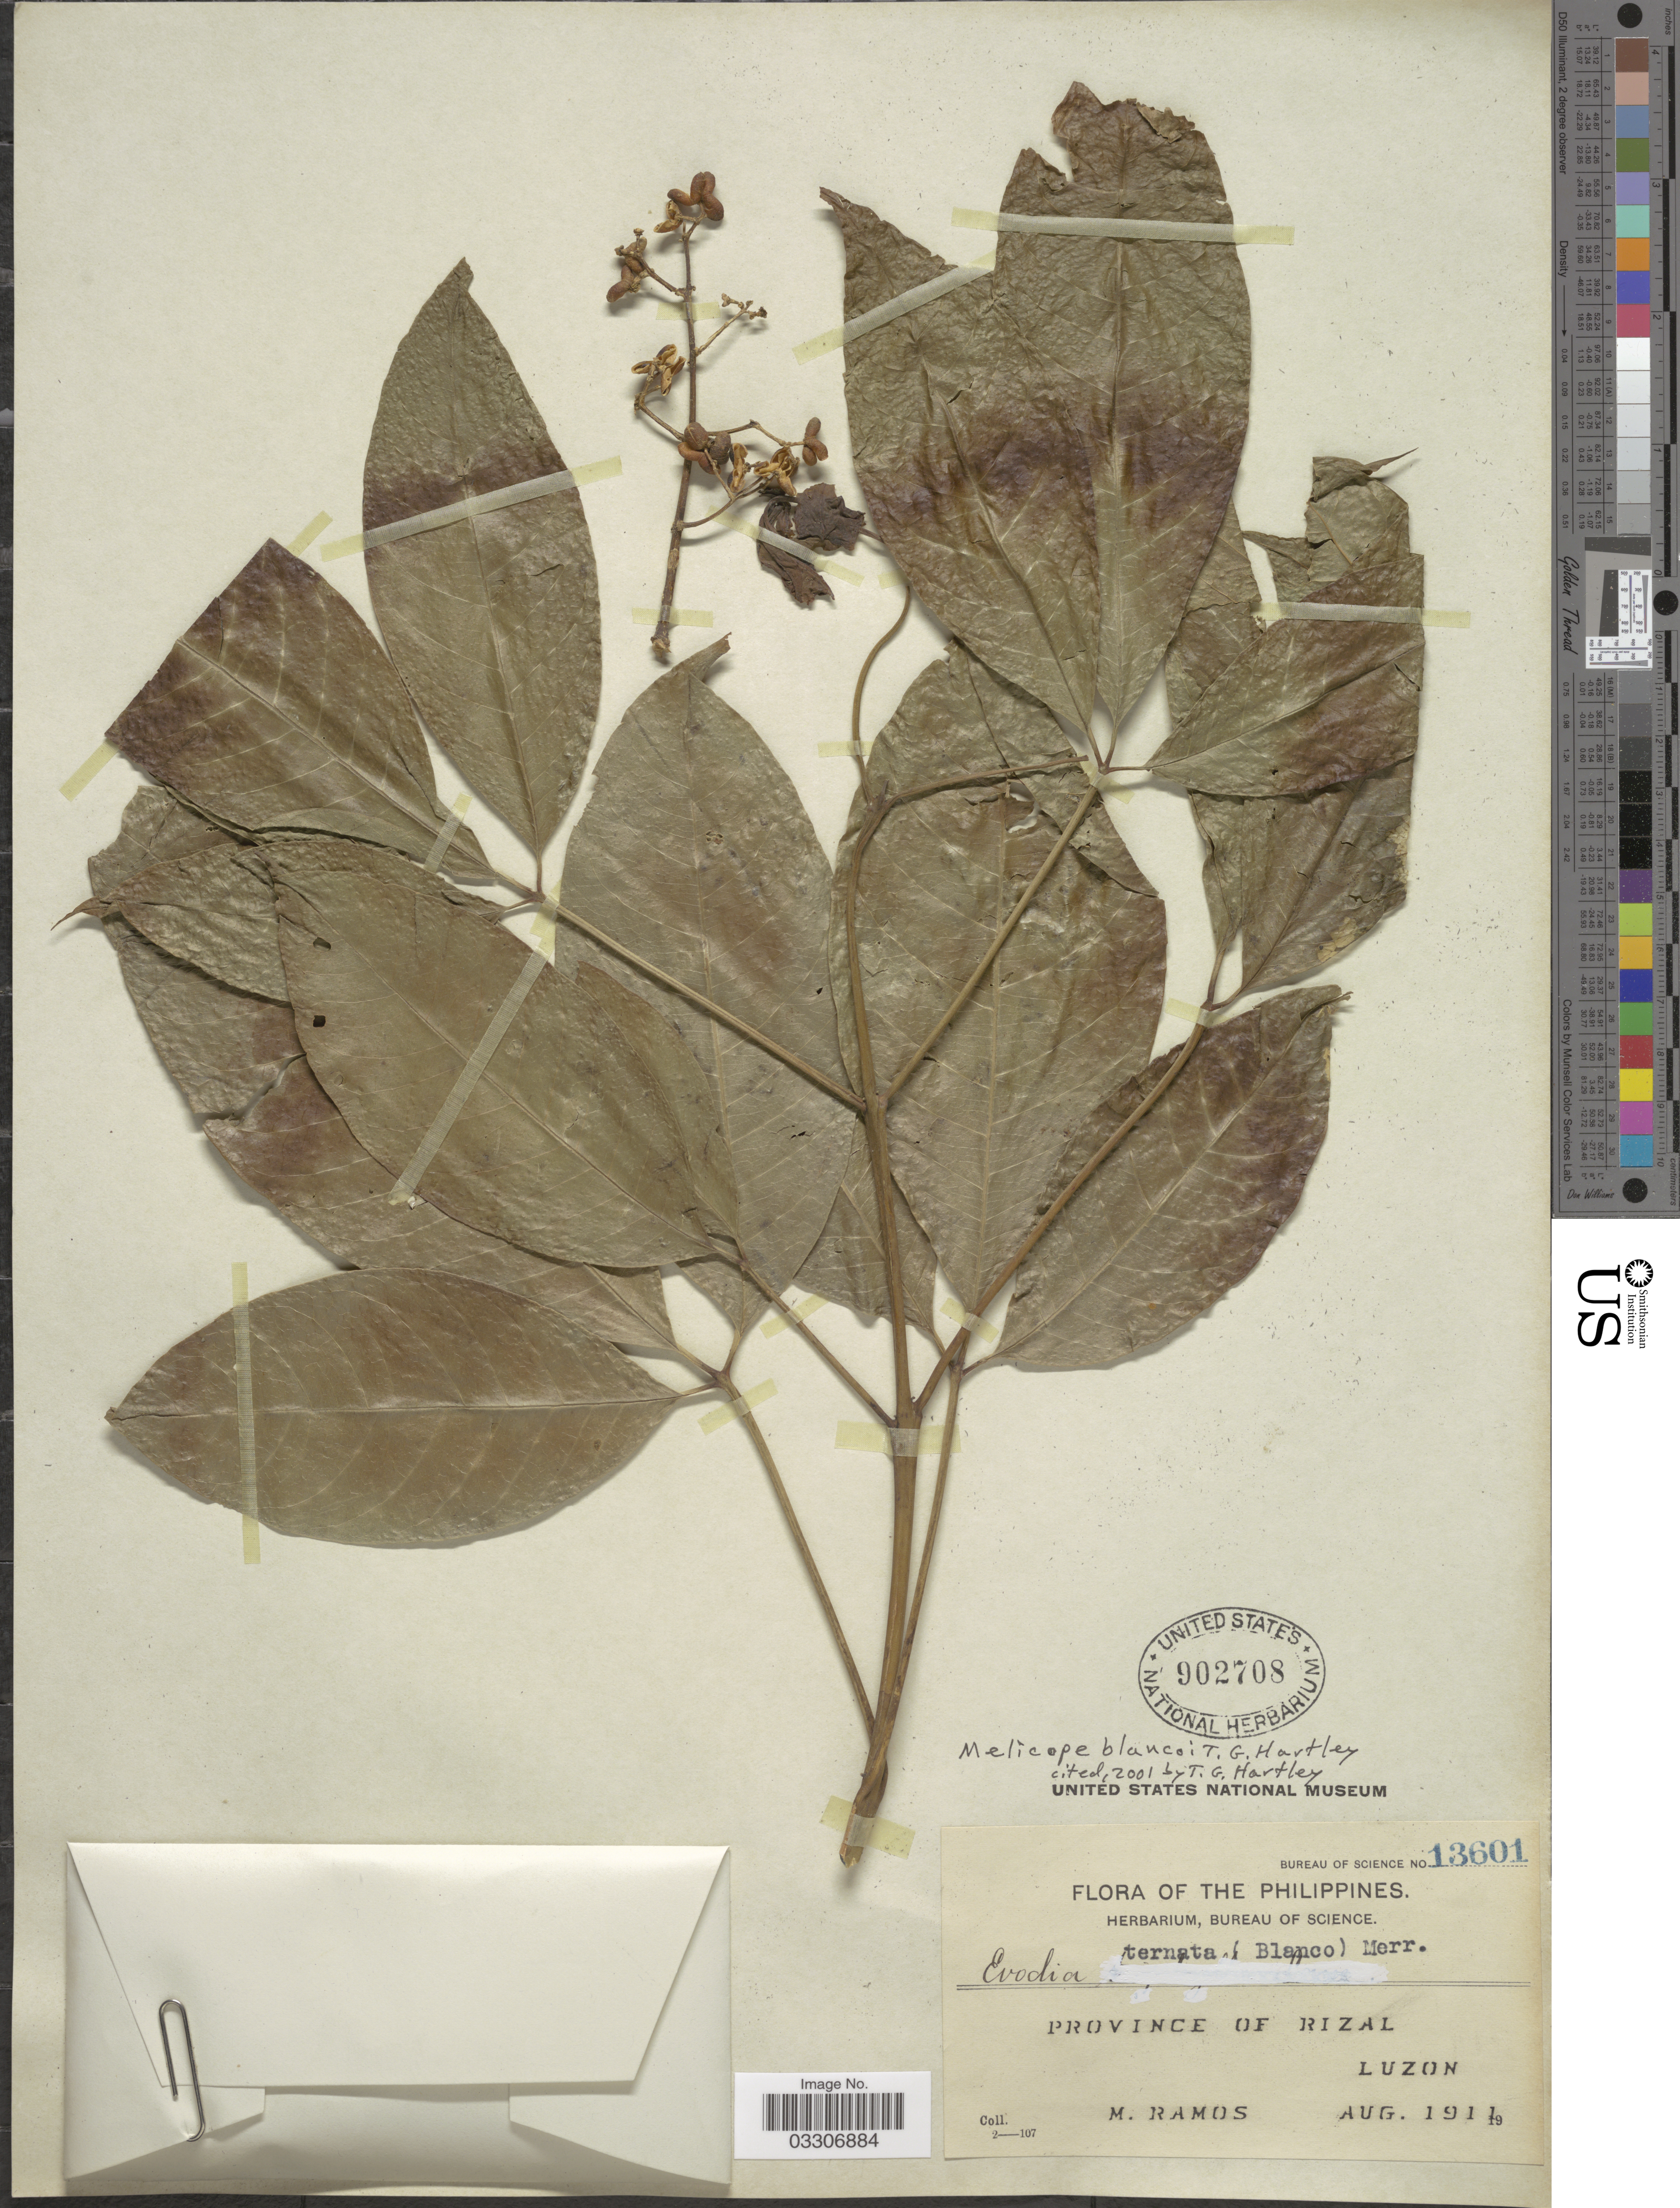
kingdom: Plantae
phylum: Tracheophyta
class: Magnoliopsida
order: Sapindales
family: Rutaceae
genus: Melicope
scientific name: Melicope blancoi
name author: T.G. Hartley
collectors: M. Ramos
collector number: Bureau of Science 13601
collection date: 1911-08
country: Philippines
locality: Province of Rizal, Luzon.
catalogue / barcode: US 902708